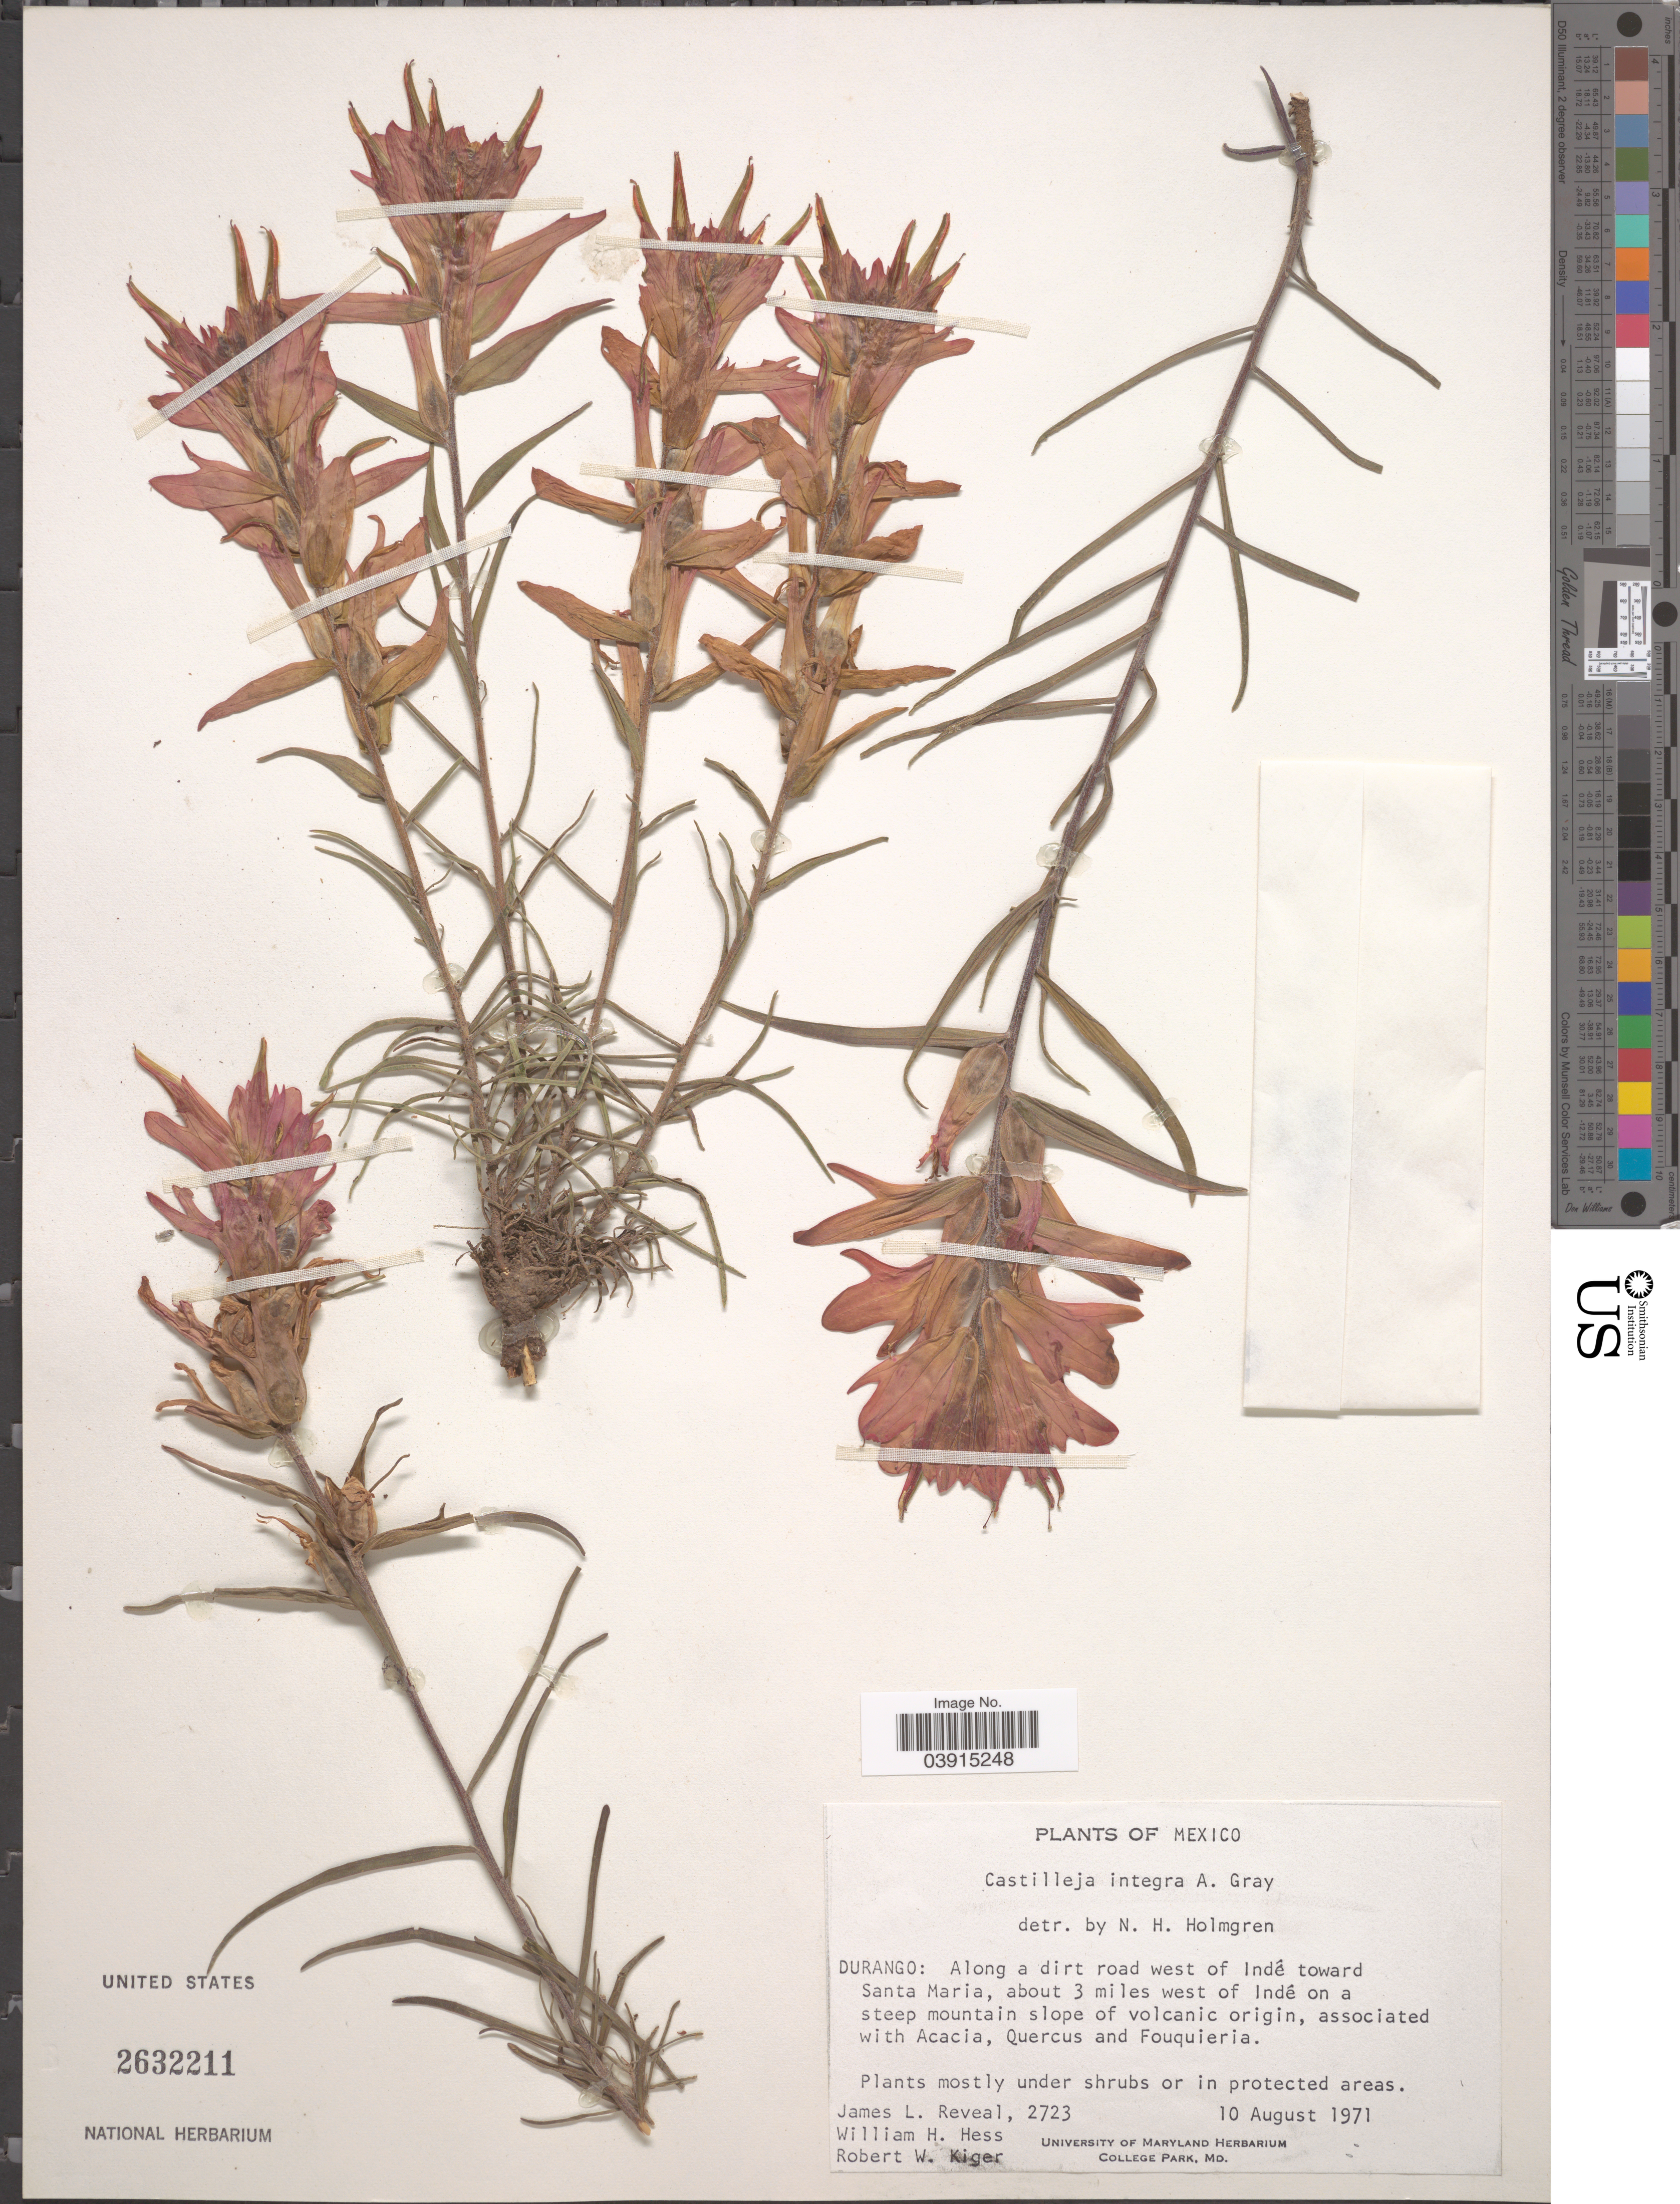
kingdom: Plantae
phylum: Tracheophyta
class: Magnoliopsida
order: Lamiales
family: Orobanchaceae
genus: Castilleja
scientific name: Castilleja integra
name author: A. Gray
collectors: J. L. Reveal, W. Hess & R. Kiger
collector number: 2723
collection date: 1971-08-10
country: Mexico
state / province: Durango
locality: Along a dirt road west of Indé toward Santa Maria, about 3 miles west of Indé on a steep mountain slope of volcanic origin.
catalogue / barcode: US 2632211